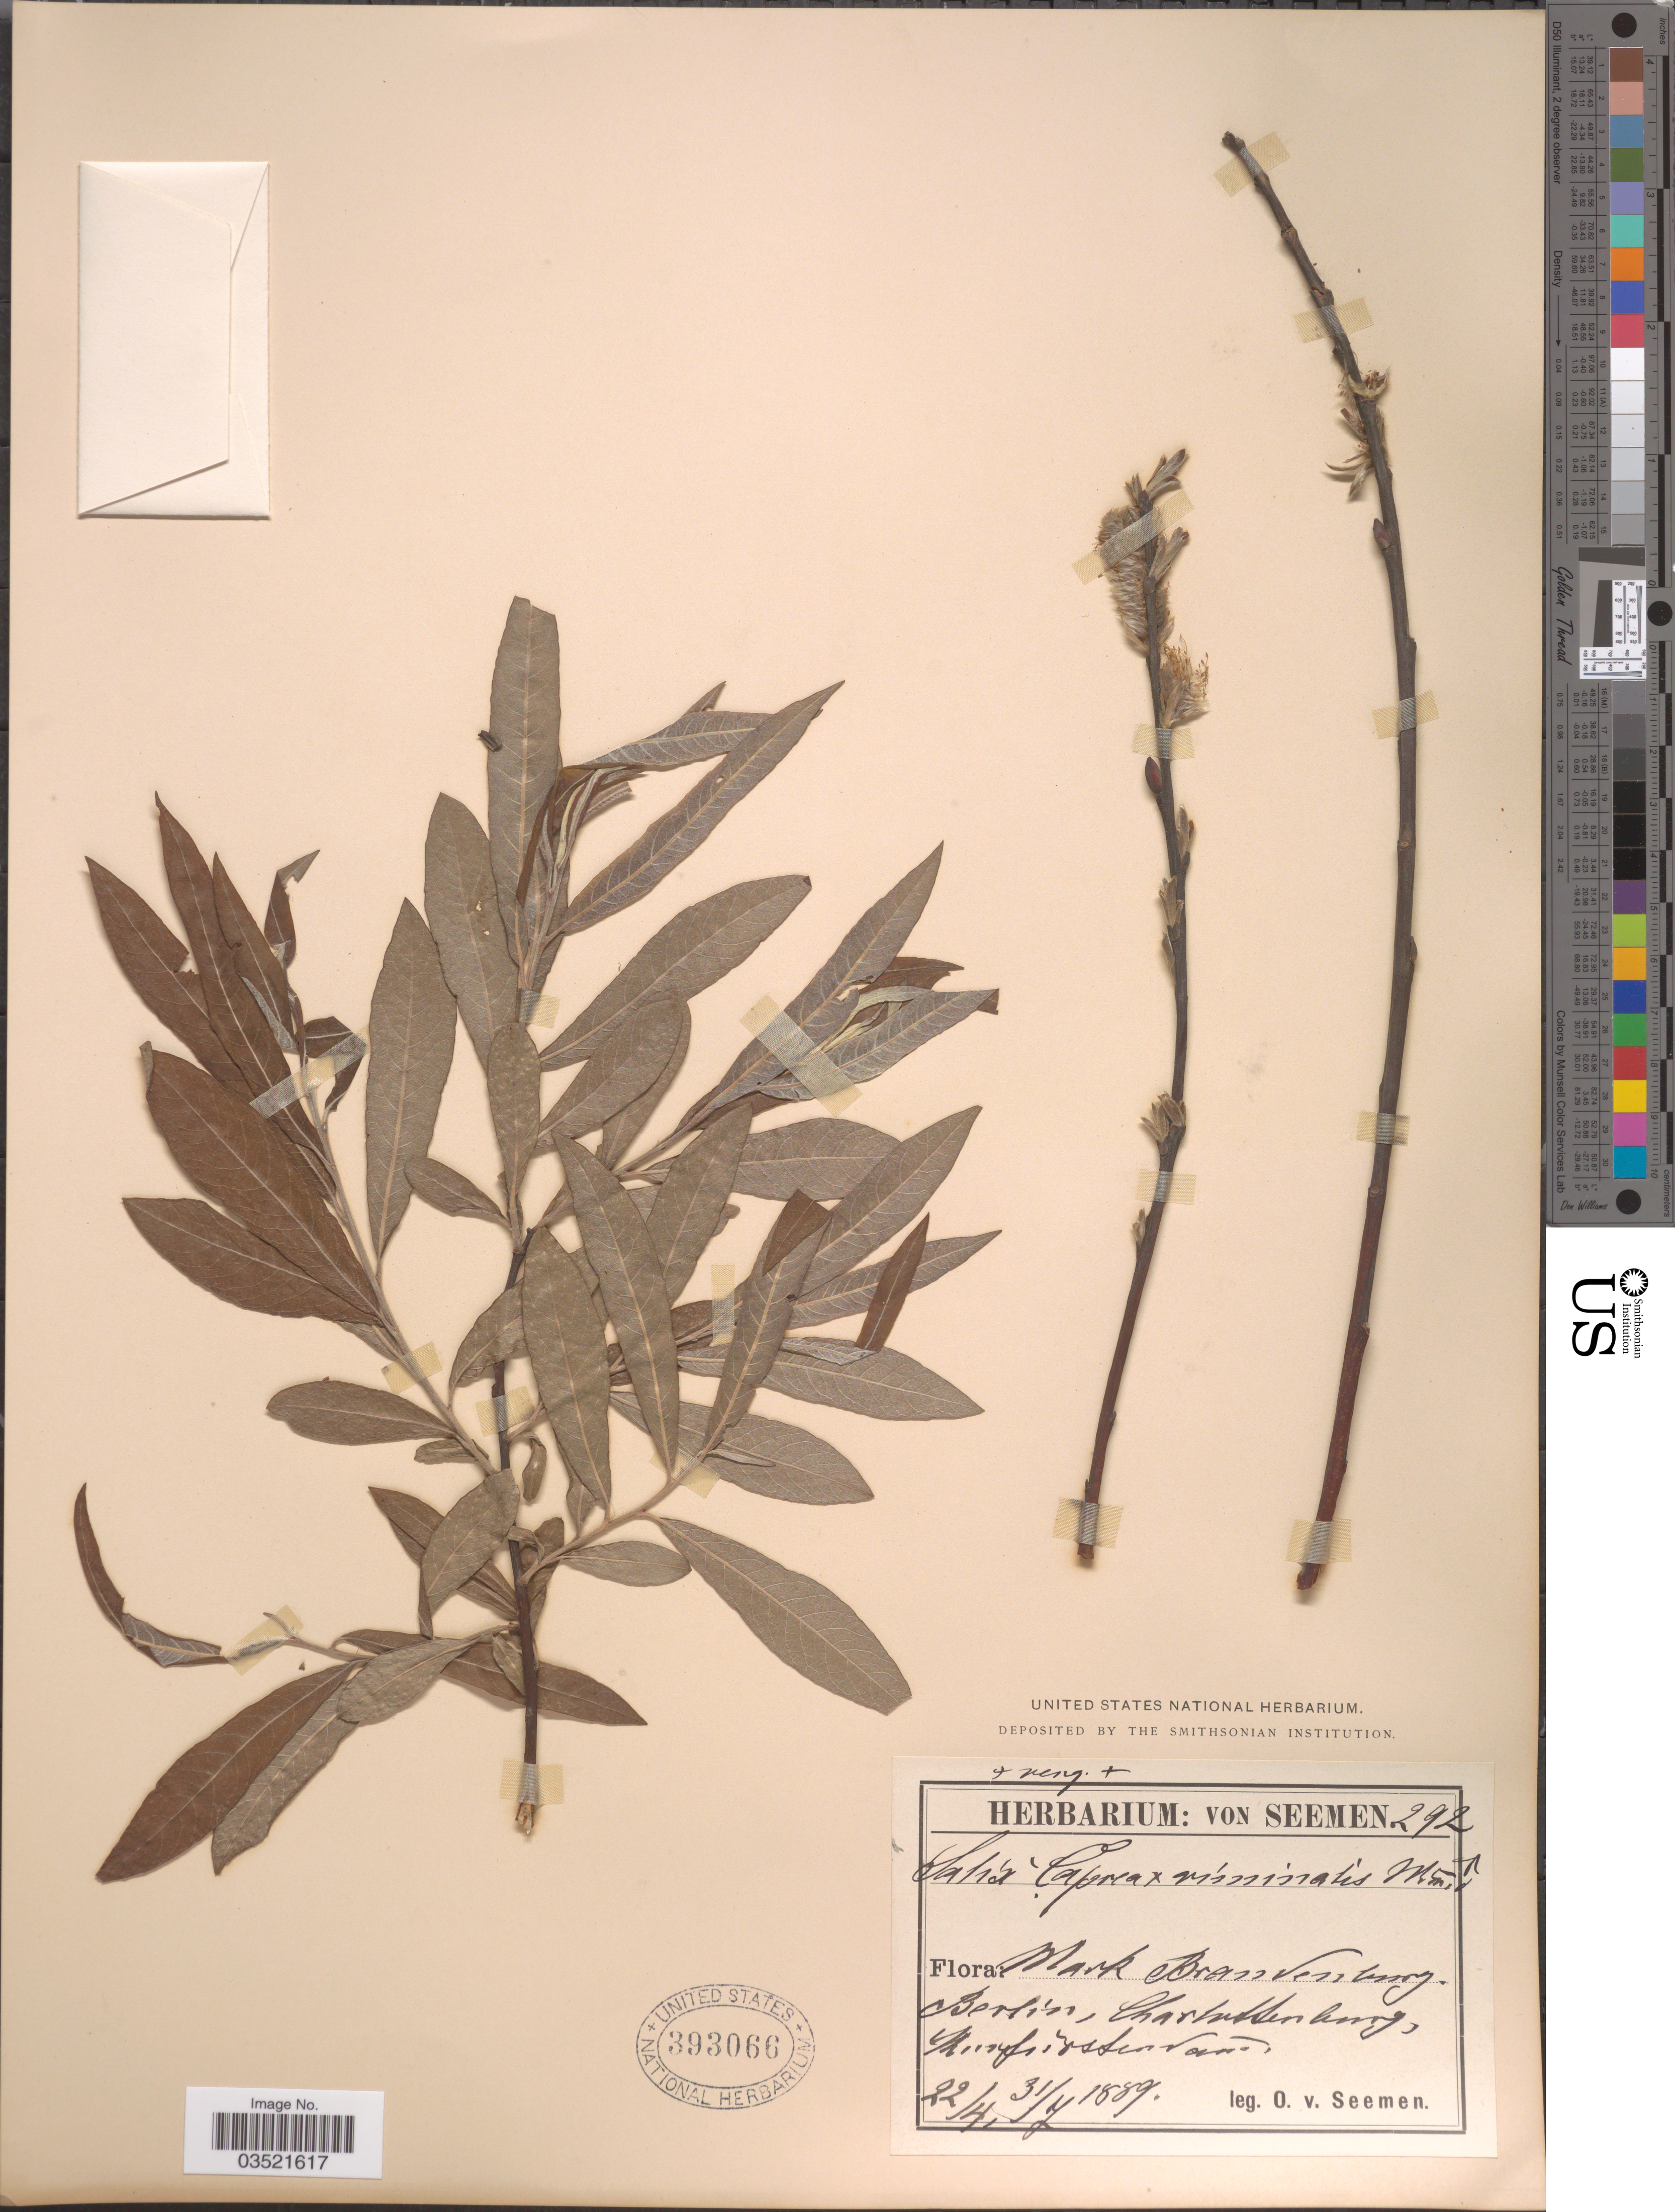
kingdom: Plantae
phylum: Tracheophyta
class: Magnoliopsida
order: Malpighiales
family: Salicaceae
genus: Salix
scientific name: Salix caprea x S. viminalis L.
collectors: K. O. von Seemen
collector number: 292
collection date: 1889-04-22/1889-07-31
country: Germany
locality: Mark Brandenburg, Berlin, Charlottenburg, Kurfurstendam.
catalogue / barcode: US 393066